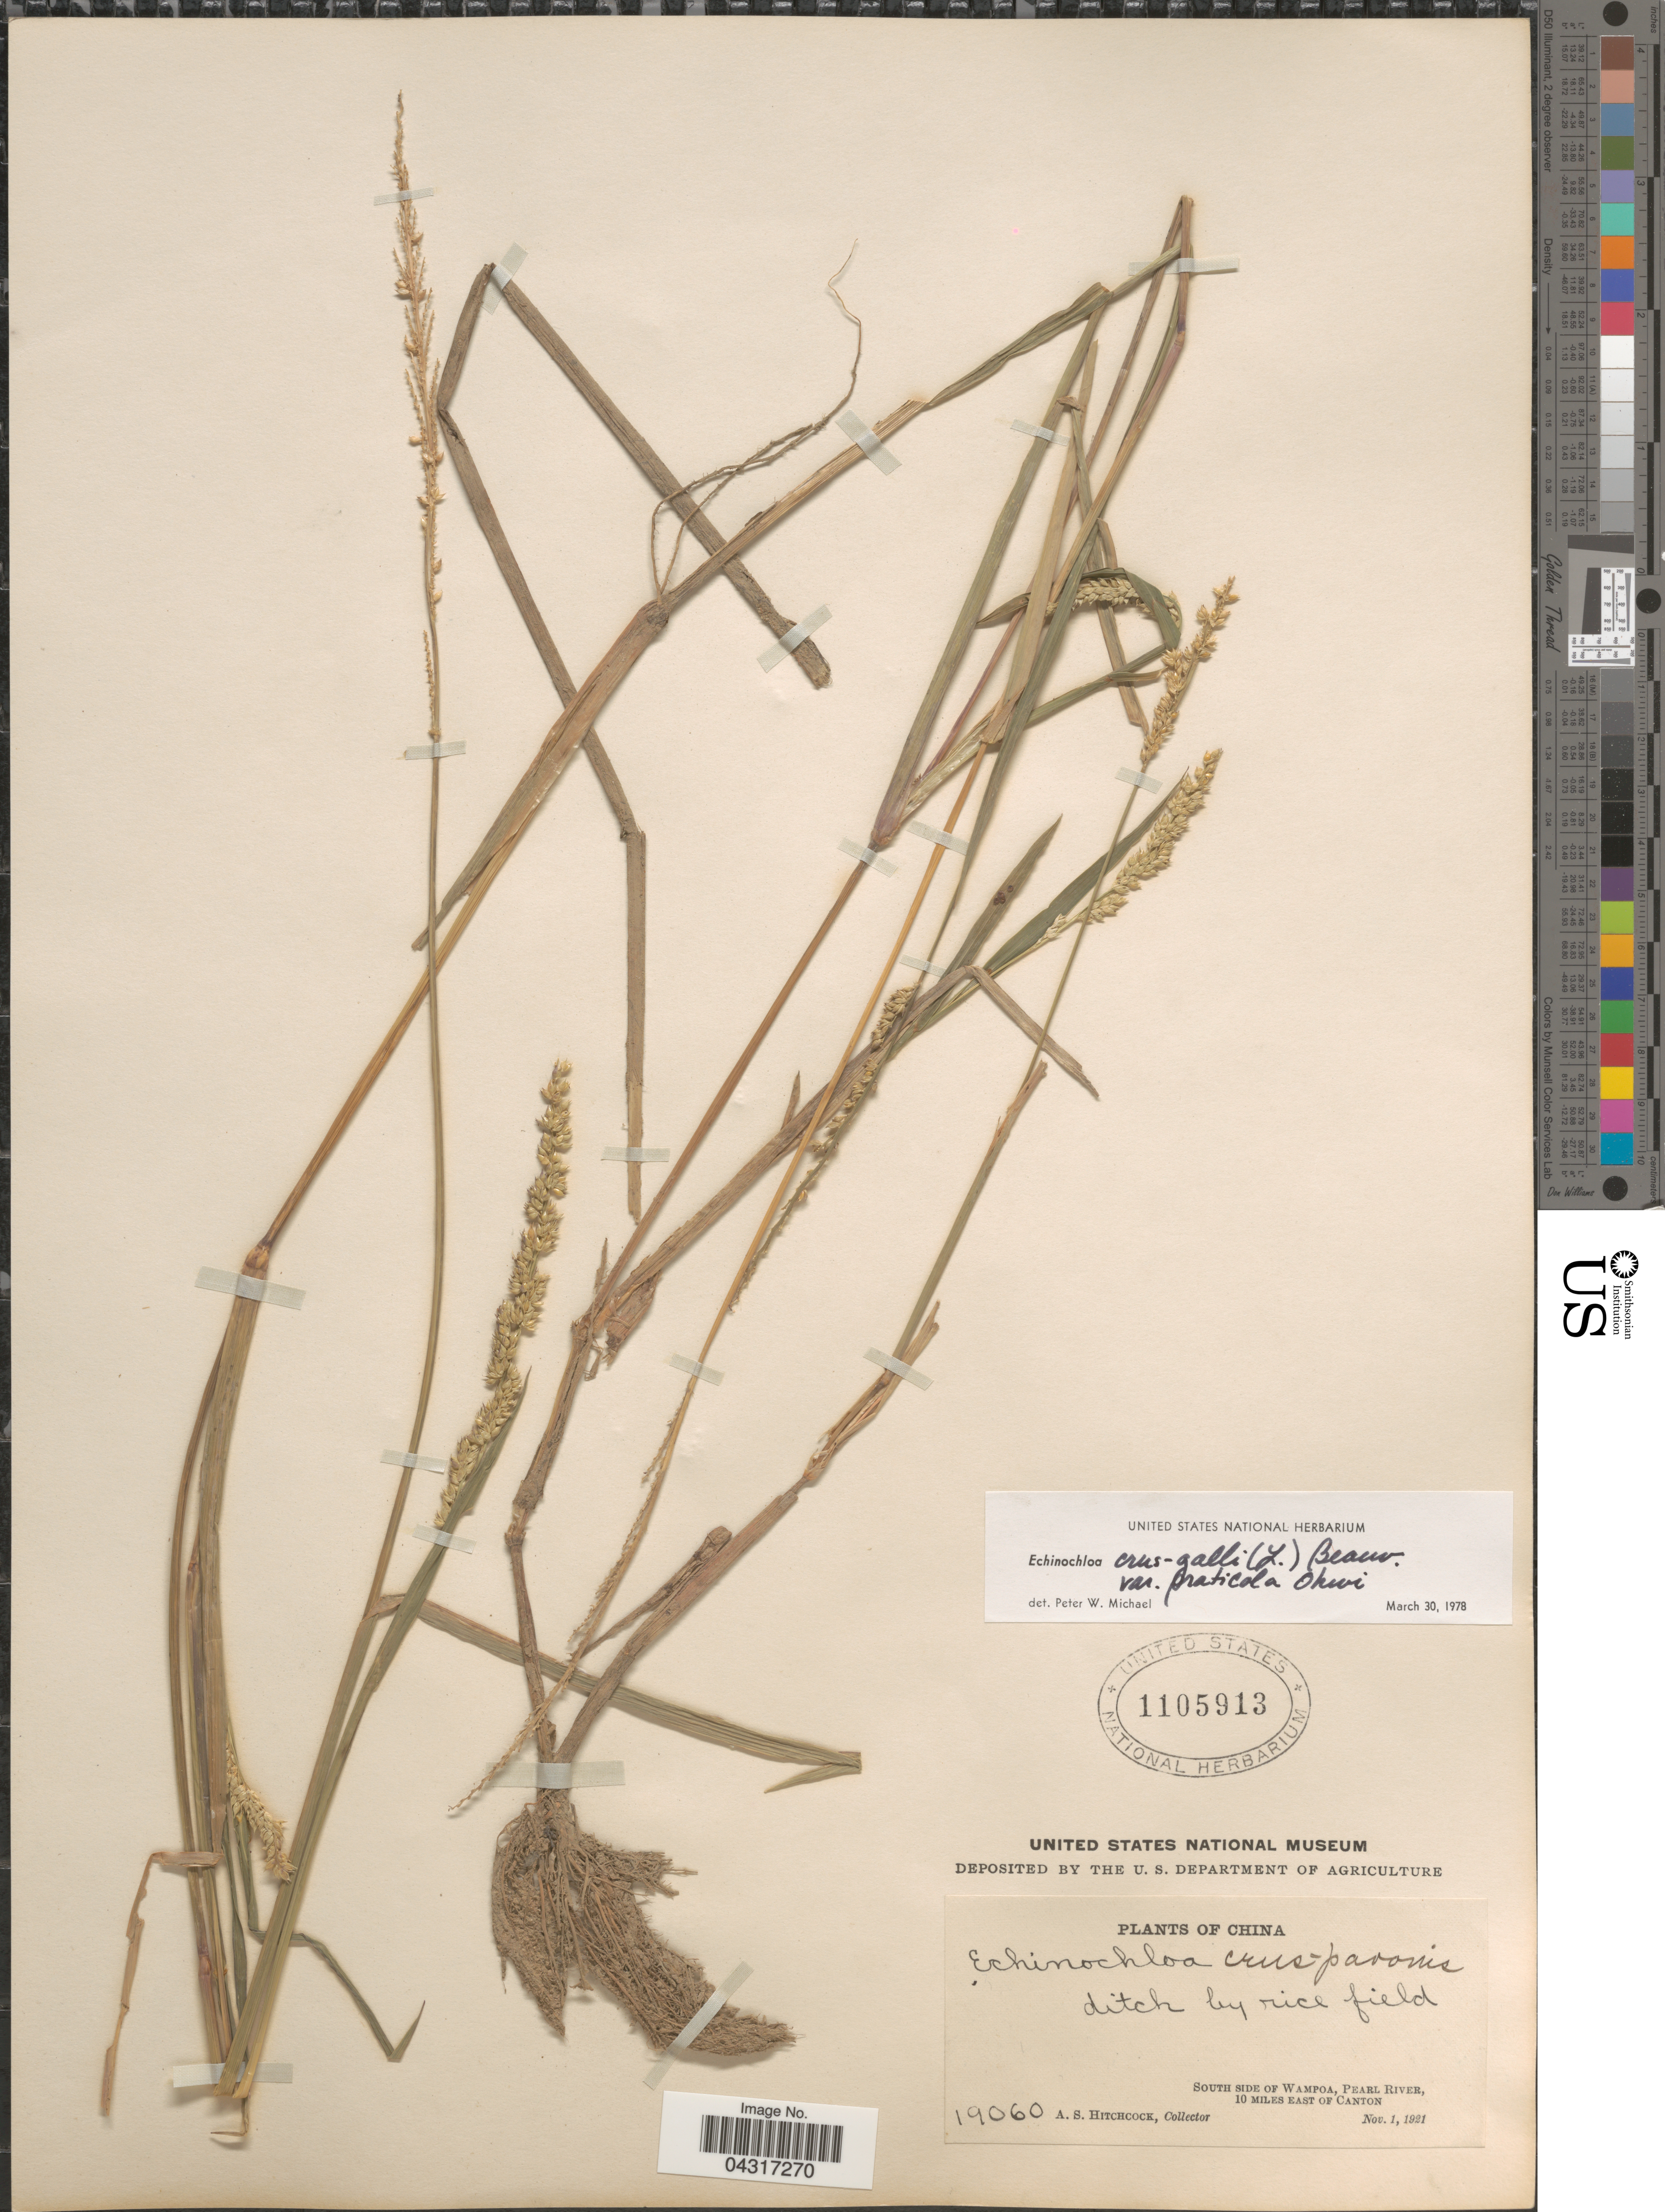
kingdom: Plantae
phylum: Tracheophyta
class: Liliopsida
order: Poales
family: Poaceae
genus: Echinochloa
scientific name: Echinochloa crus-galli var. praticola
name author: Ohwi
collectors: A. S. Hitchcock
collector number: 19060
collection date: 1921-11-01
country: China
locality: Ditch by rice field. South side of Wampoa, Pearl River, 10 miles East of Canton.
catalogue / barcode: US 1105913